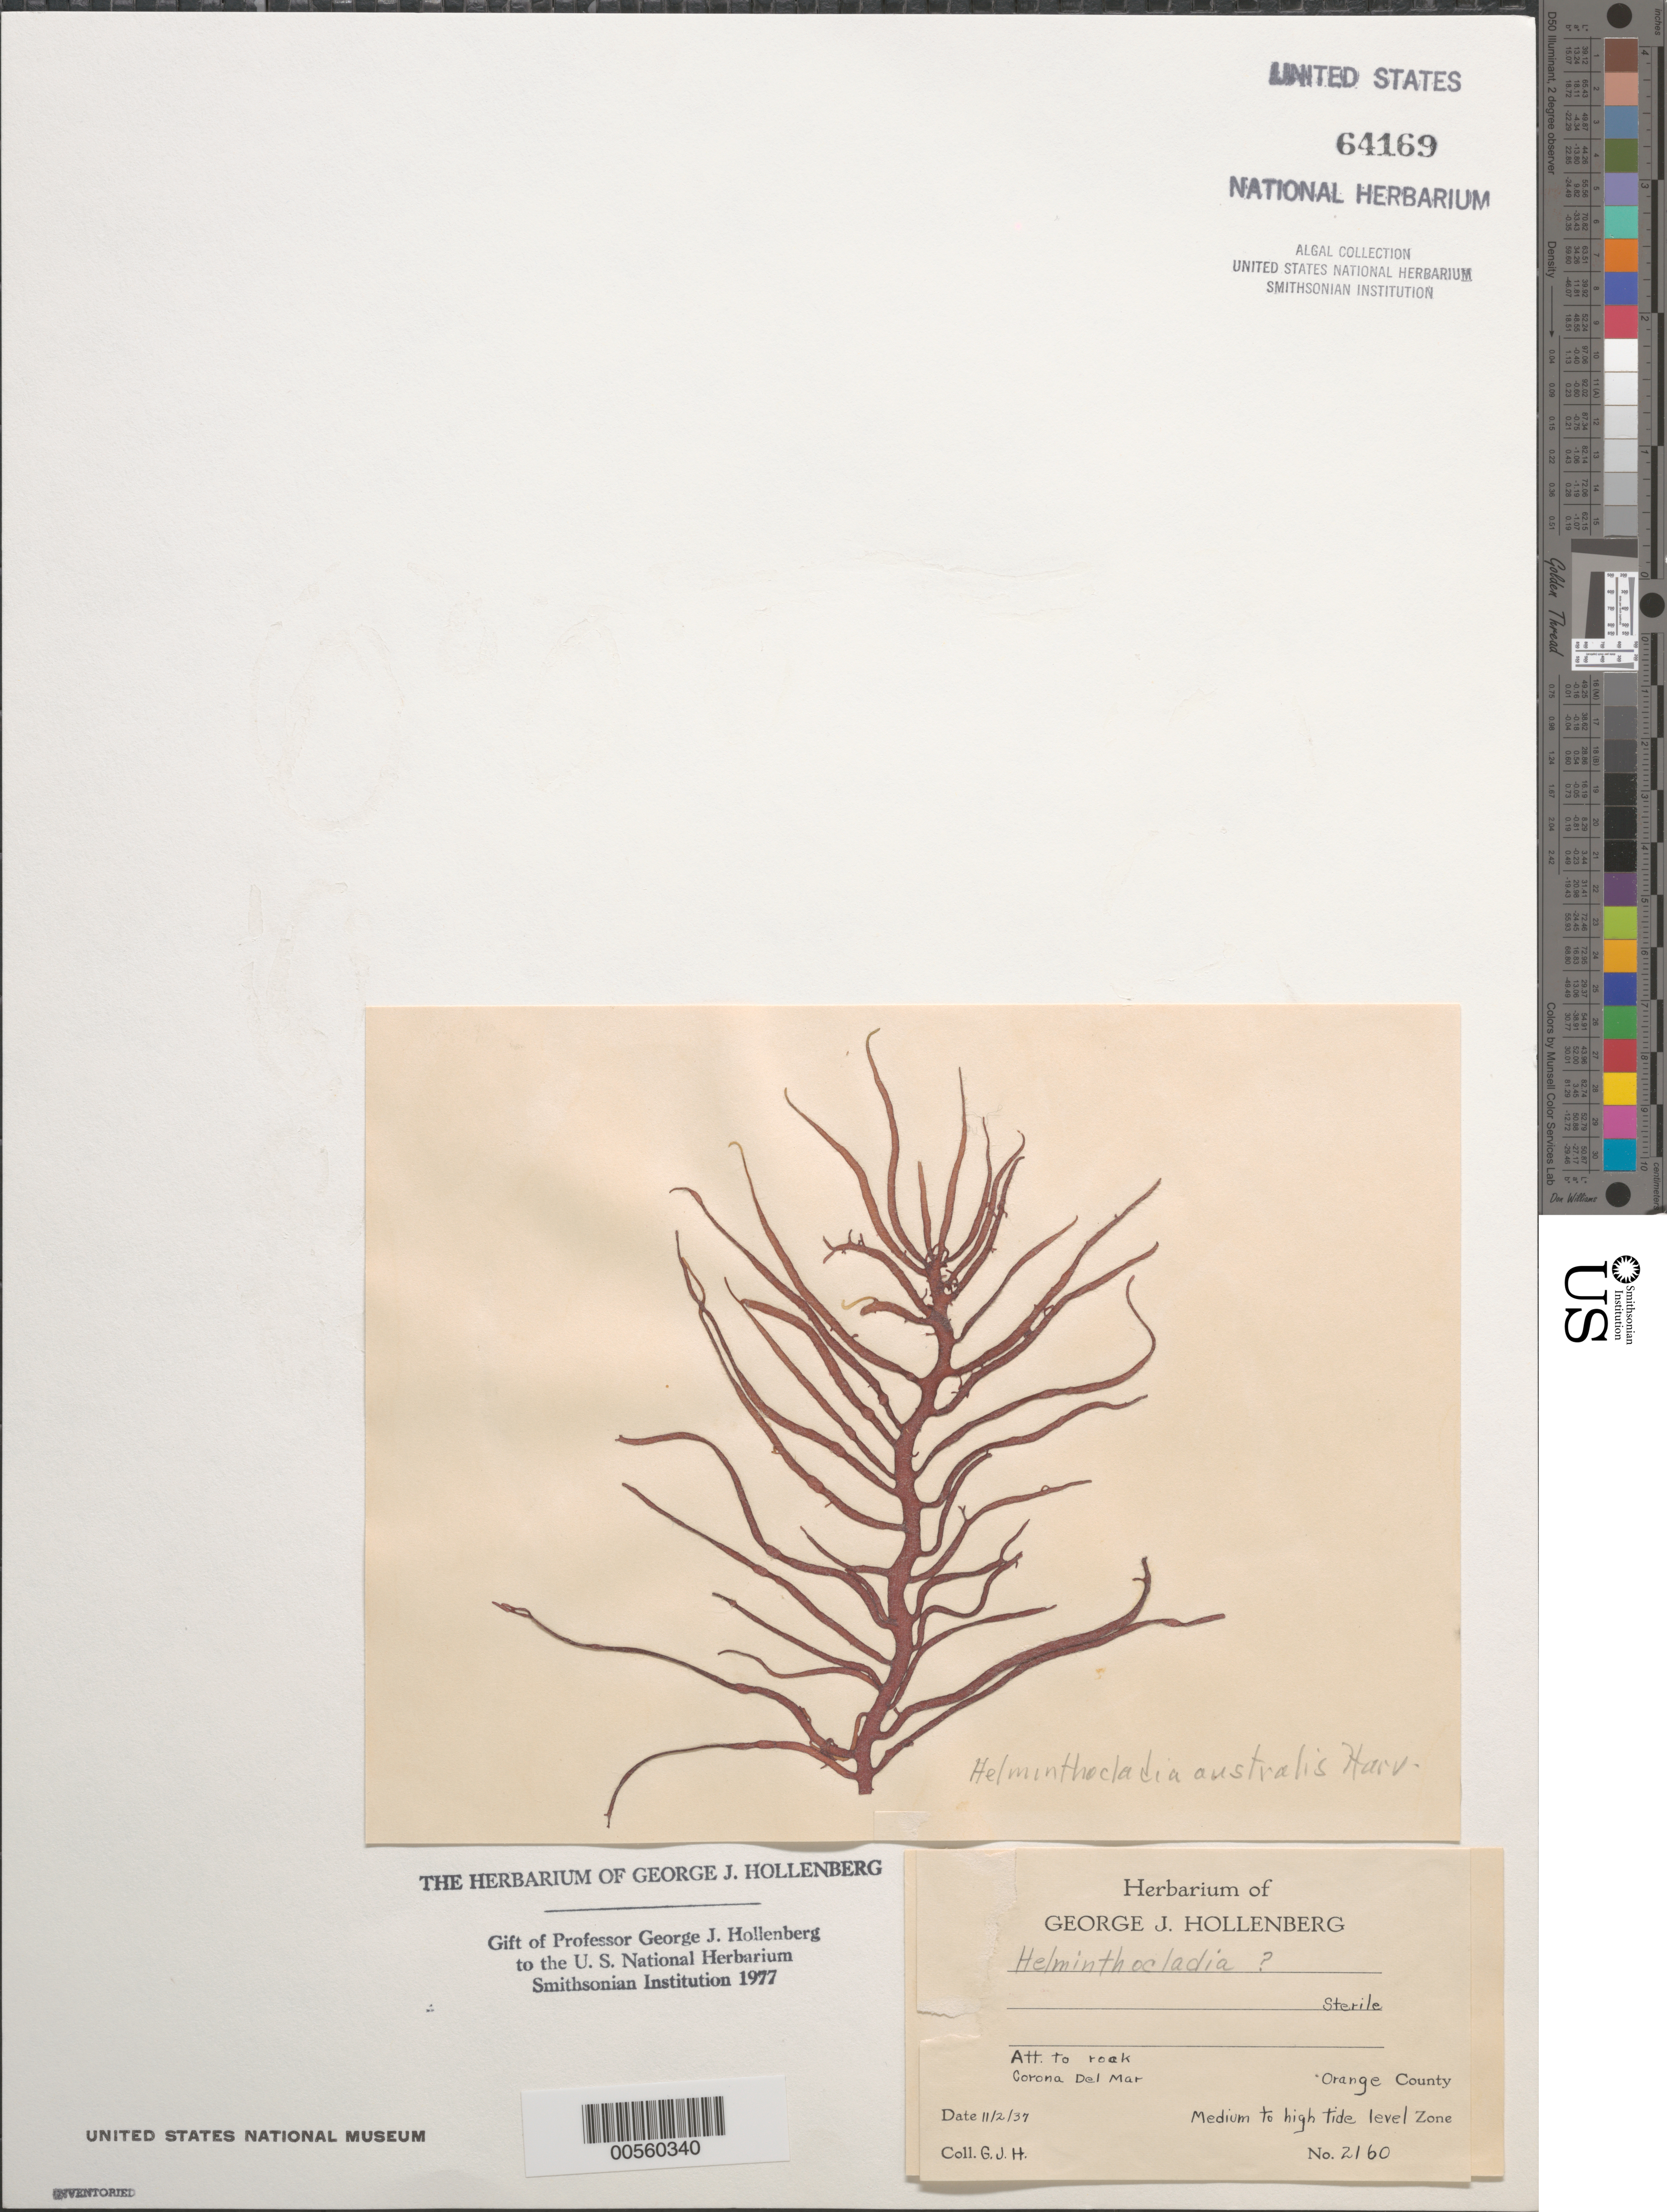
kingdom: Plantae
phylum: Rhodophyta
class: Florideophyceae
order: Nemaliales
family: Liagoraceae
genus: Helminthocladia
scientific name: Helminthocladia australis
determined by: Hollenberg, George J.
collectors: G. Hollenberg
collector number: GJH 2160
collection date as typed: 02 Nov 1937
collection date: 1937-11-02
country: United States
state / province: California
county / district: Orange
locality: Corona del Mar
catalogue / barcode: US 64169